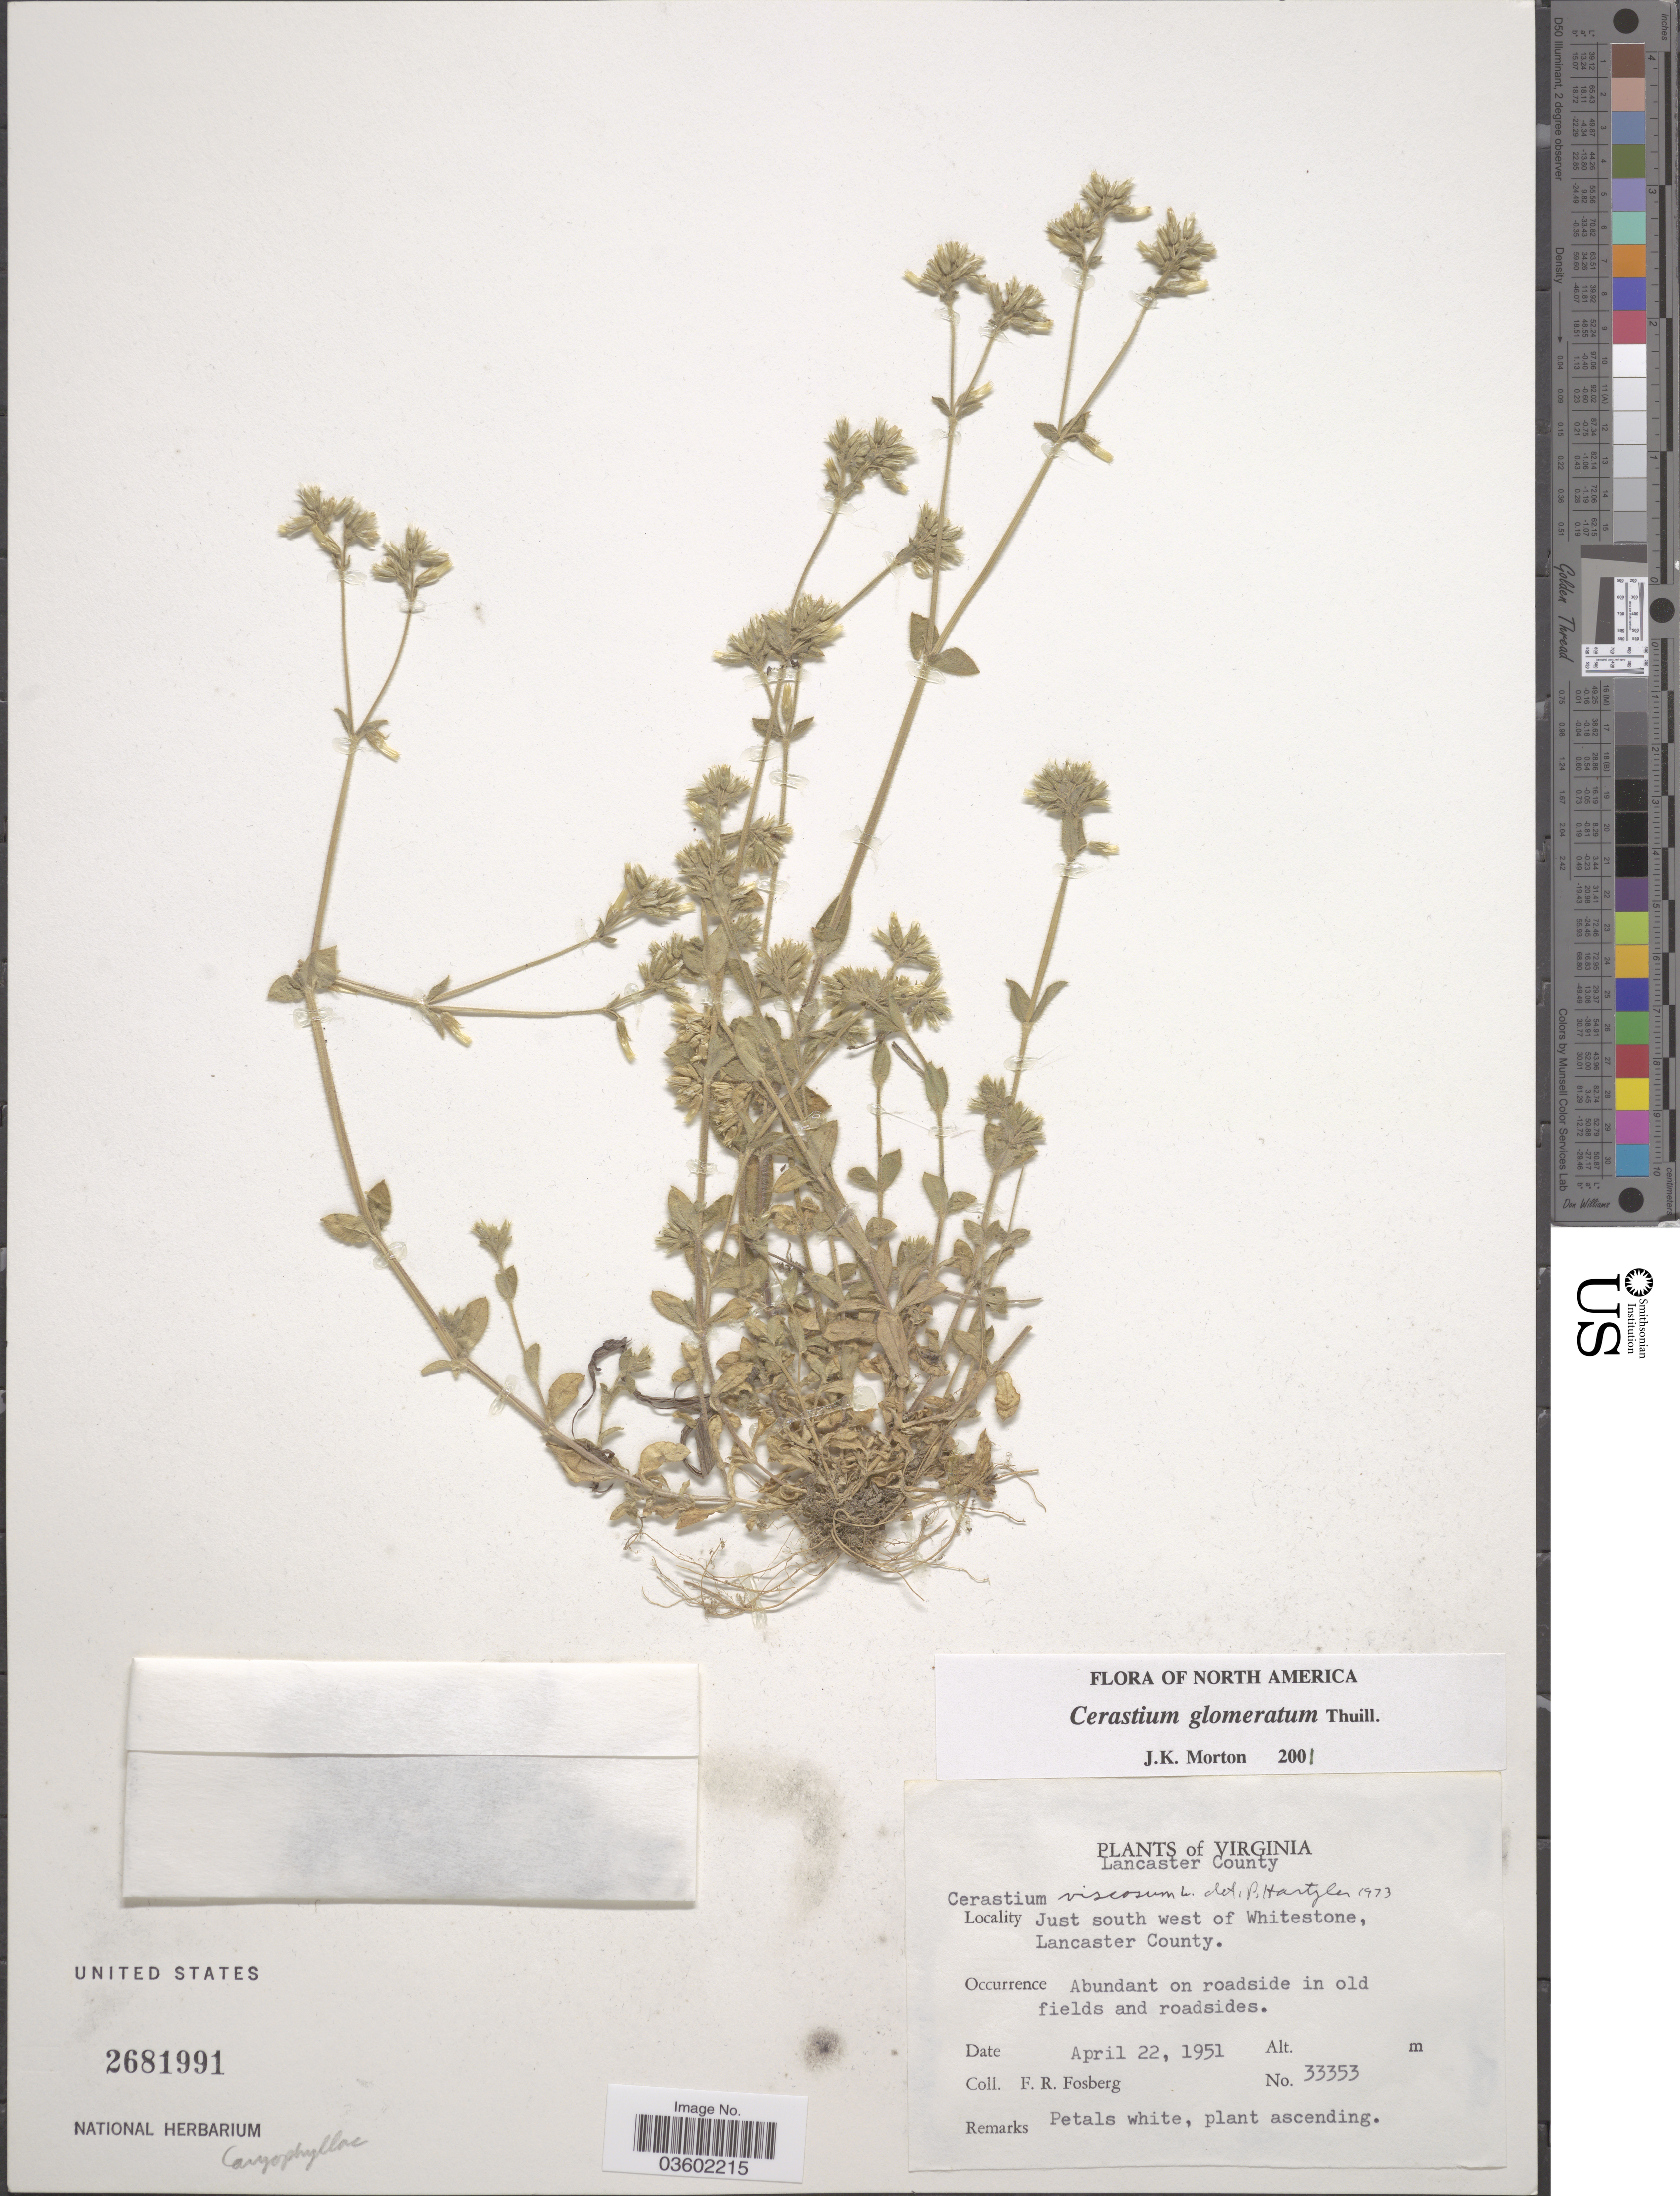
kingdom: Plantae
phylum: Tracheophyta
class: Magnoliopsida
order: Caryophyllales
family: Caryophyllaceae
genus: Cerastium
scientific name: Cerastium viscosum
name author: L.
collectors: F. R. Fosberg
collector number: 33353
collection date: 1951-04-22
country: United States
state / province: Virginia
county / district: Lancaster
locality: Lancaster County. Just south west of Whitestone, Lancaster County.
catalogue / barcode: US 2681991